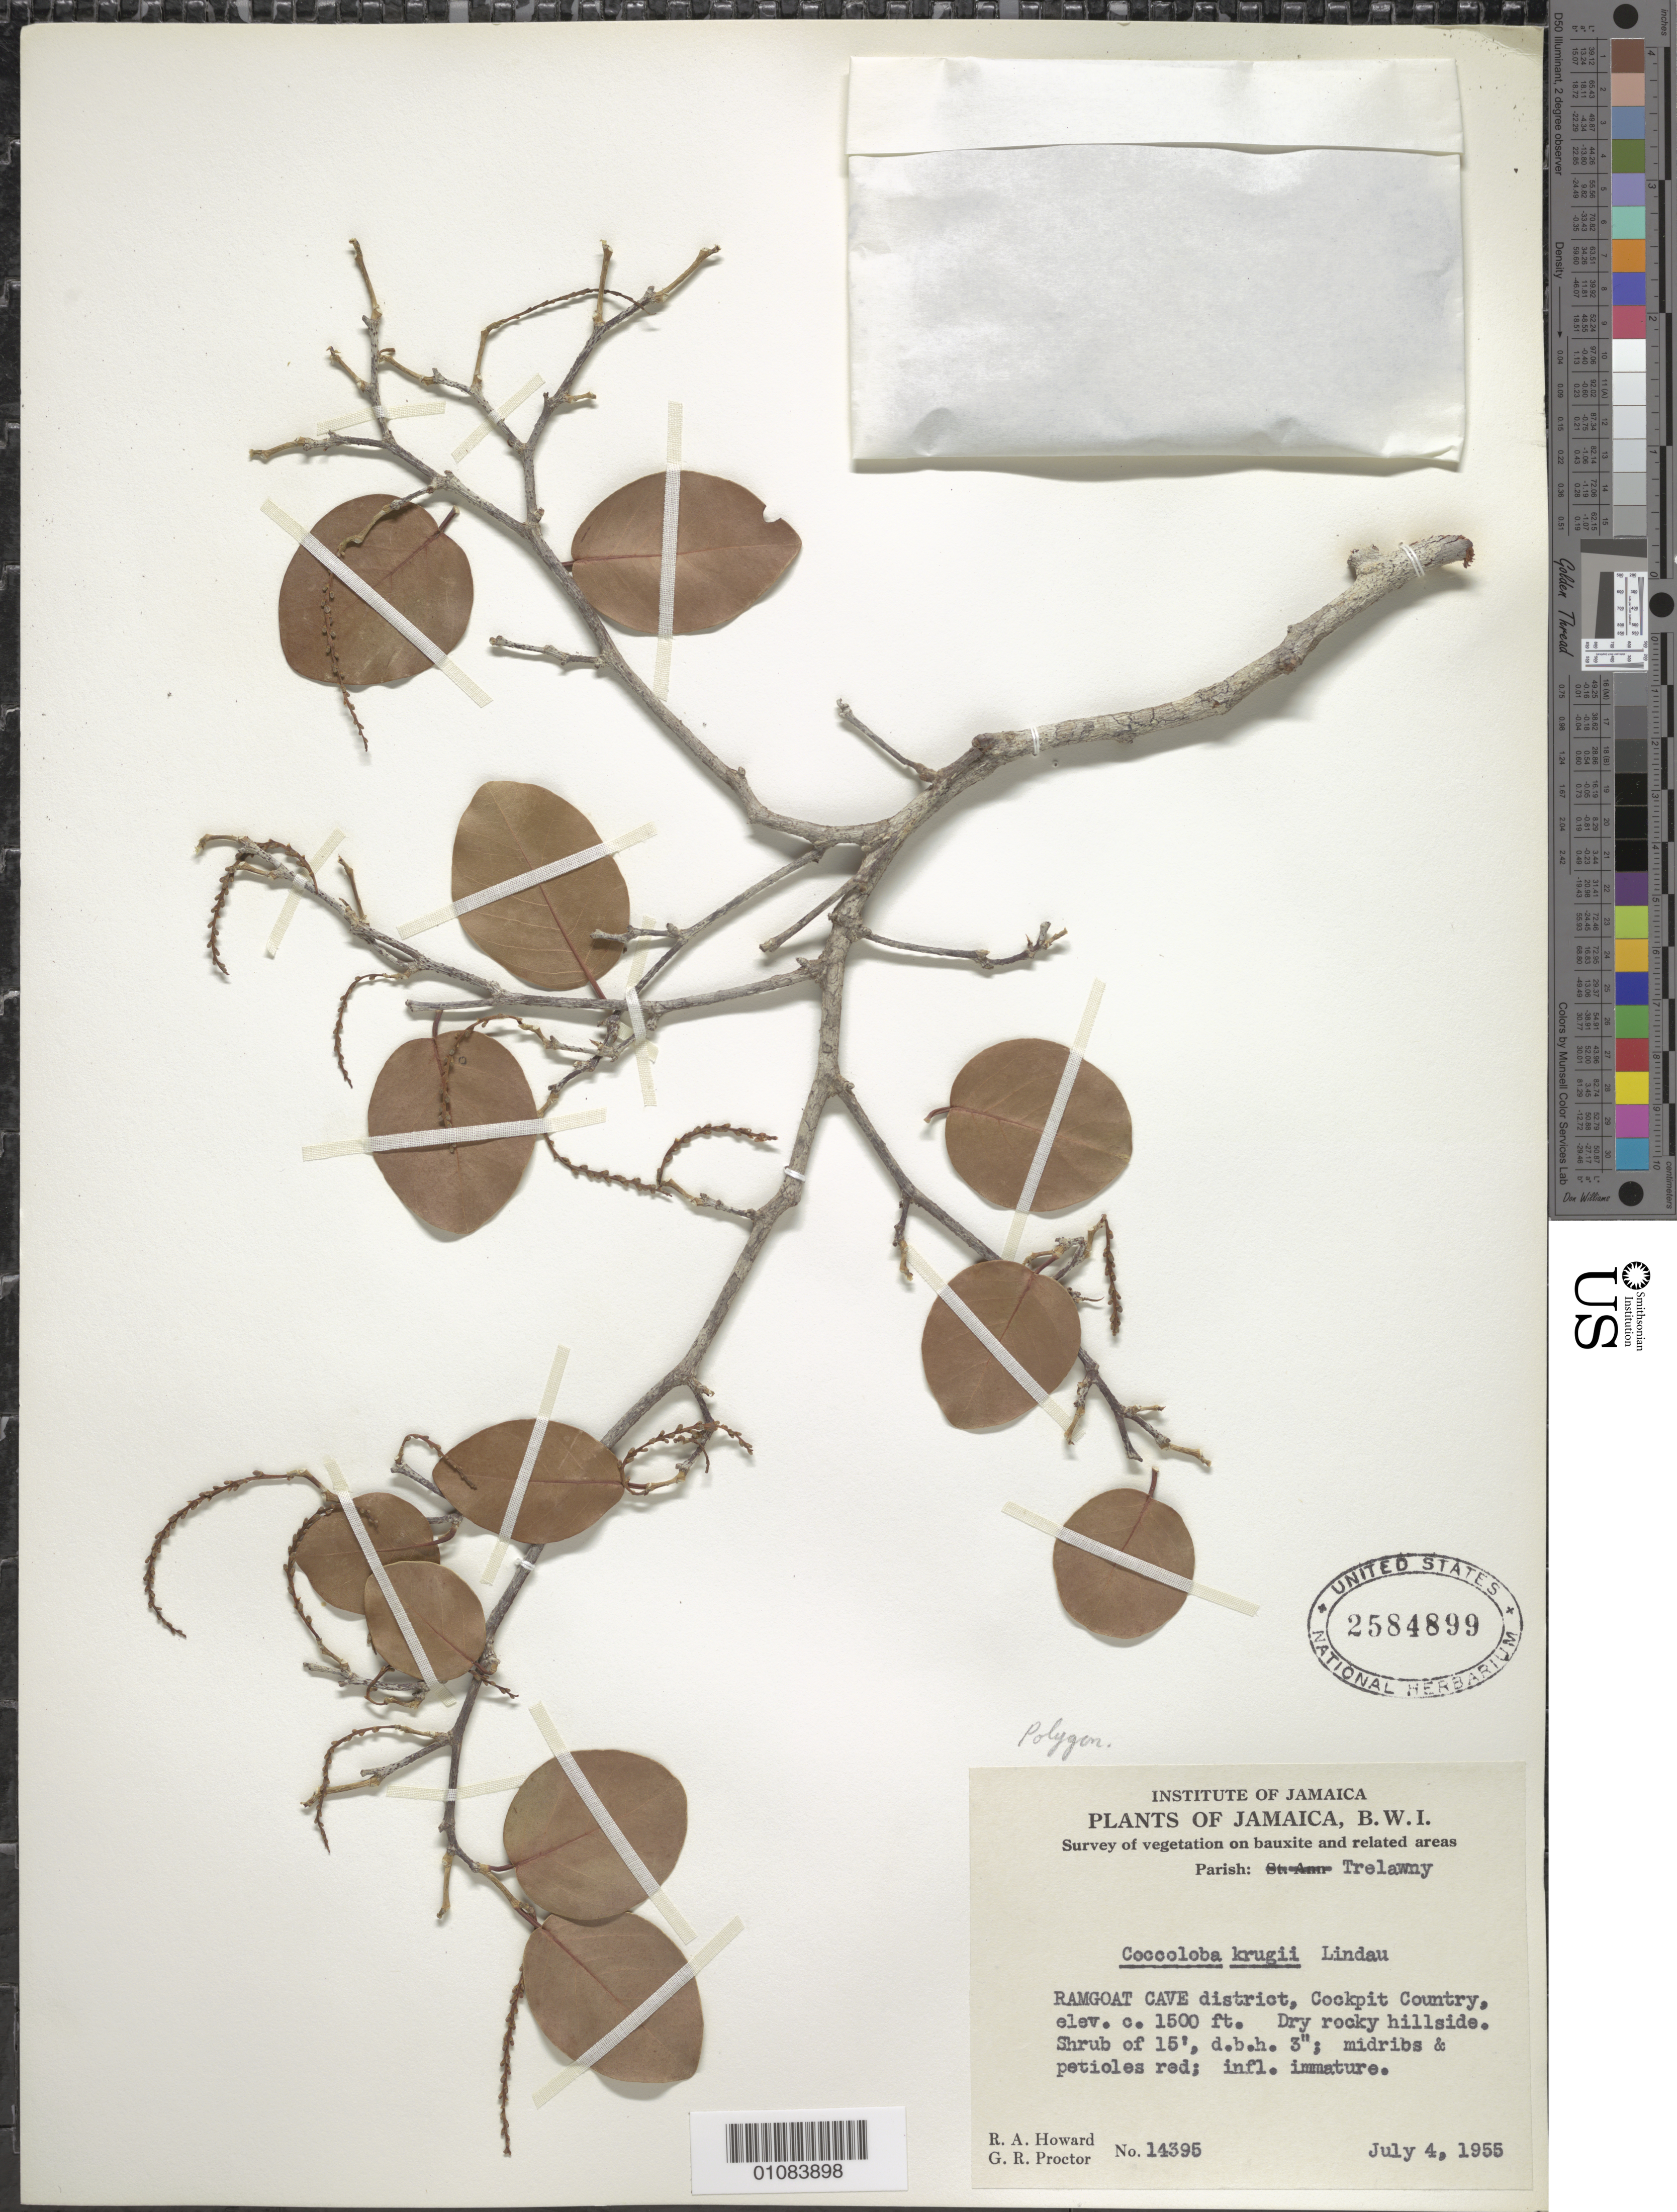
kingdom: Plantae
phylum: Tracheophyta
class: Magnoliopsida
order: Caryophyllales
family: Polygonaceae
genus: Coccoloba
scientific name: Coccoloba krugii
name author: Lindau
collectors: R. A. Howard & G. R. Proctor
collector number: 14395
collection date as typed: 04 Jul 1955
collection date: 1955-07-04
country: Jamaica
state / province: Trelawny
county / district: Ramgoat Cave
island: Jamaica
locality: Ramgoat Cave district, Cockpit Country,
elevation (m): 457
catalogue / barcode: US 2584899